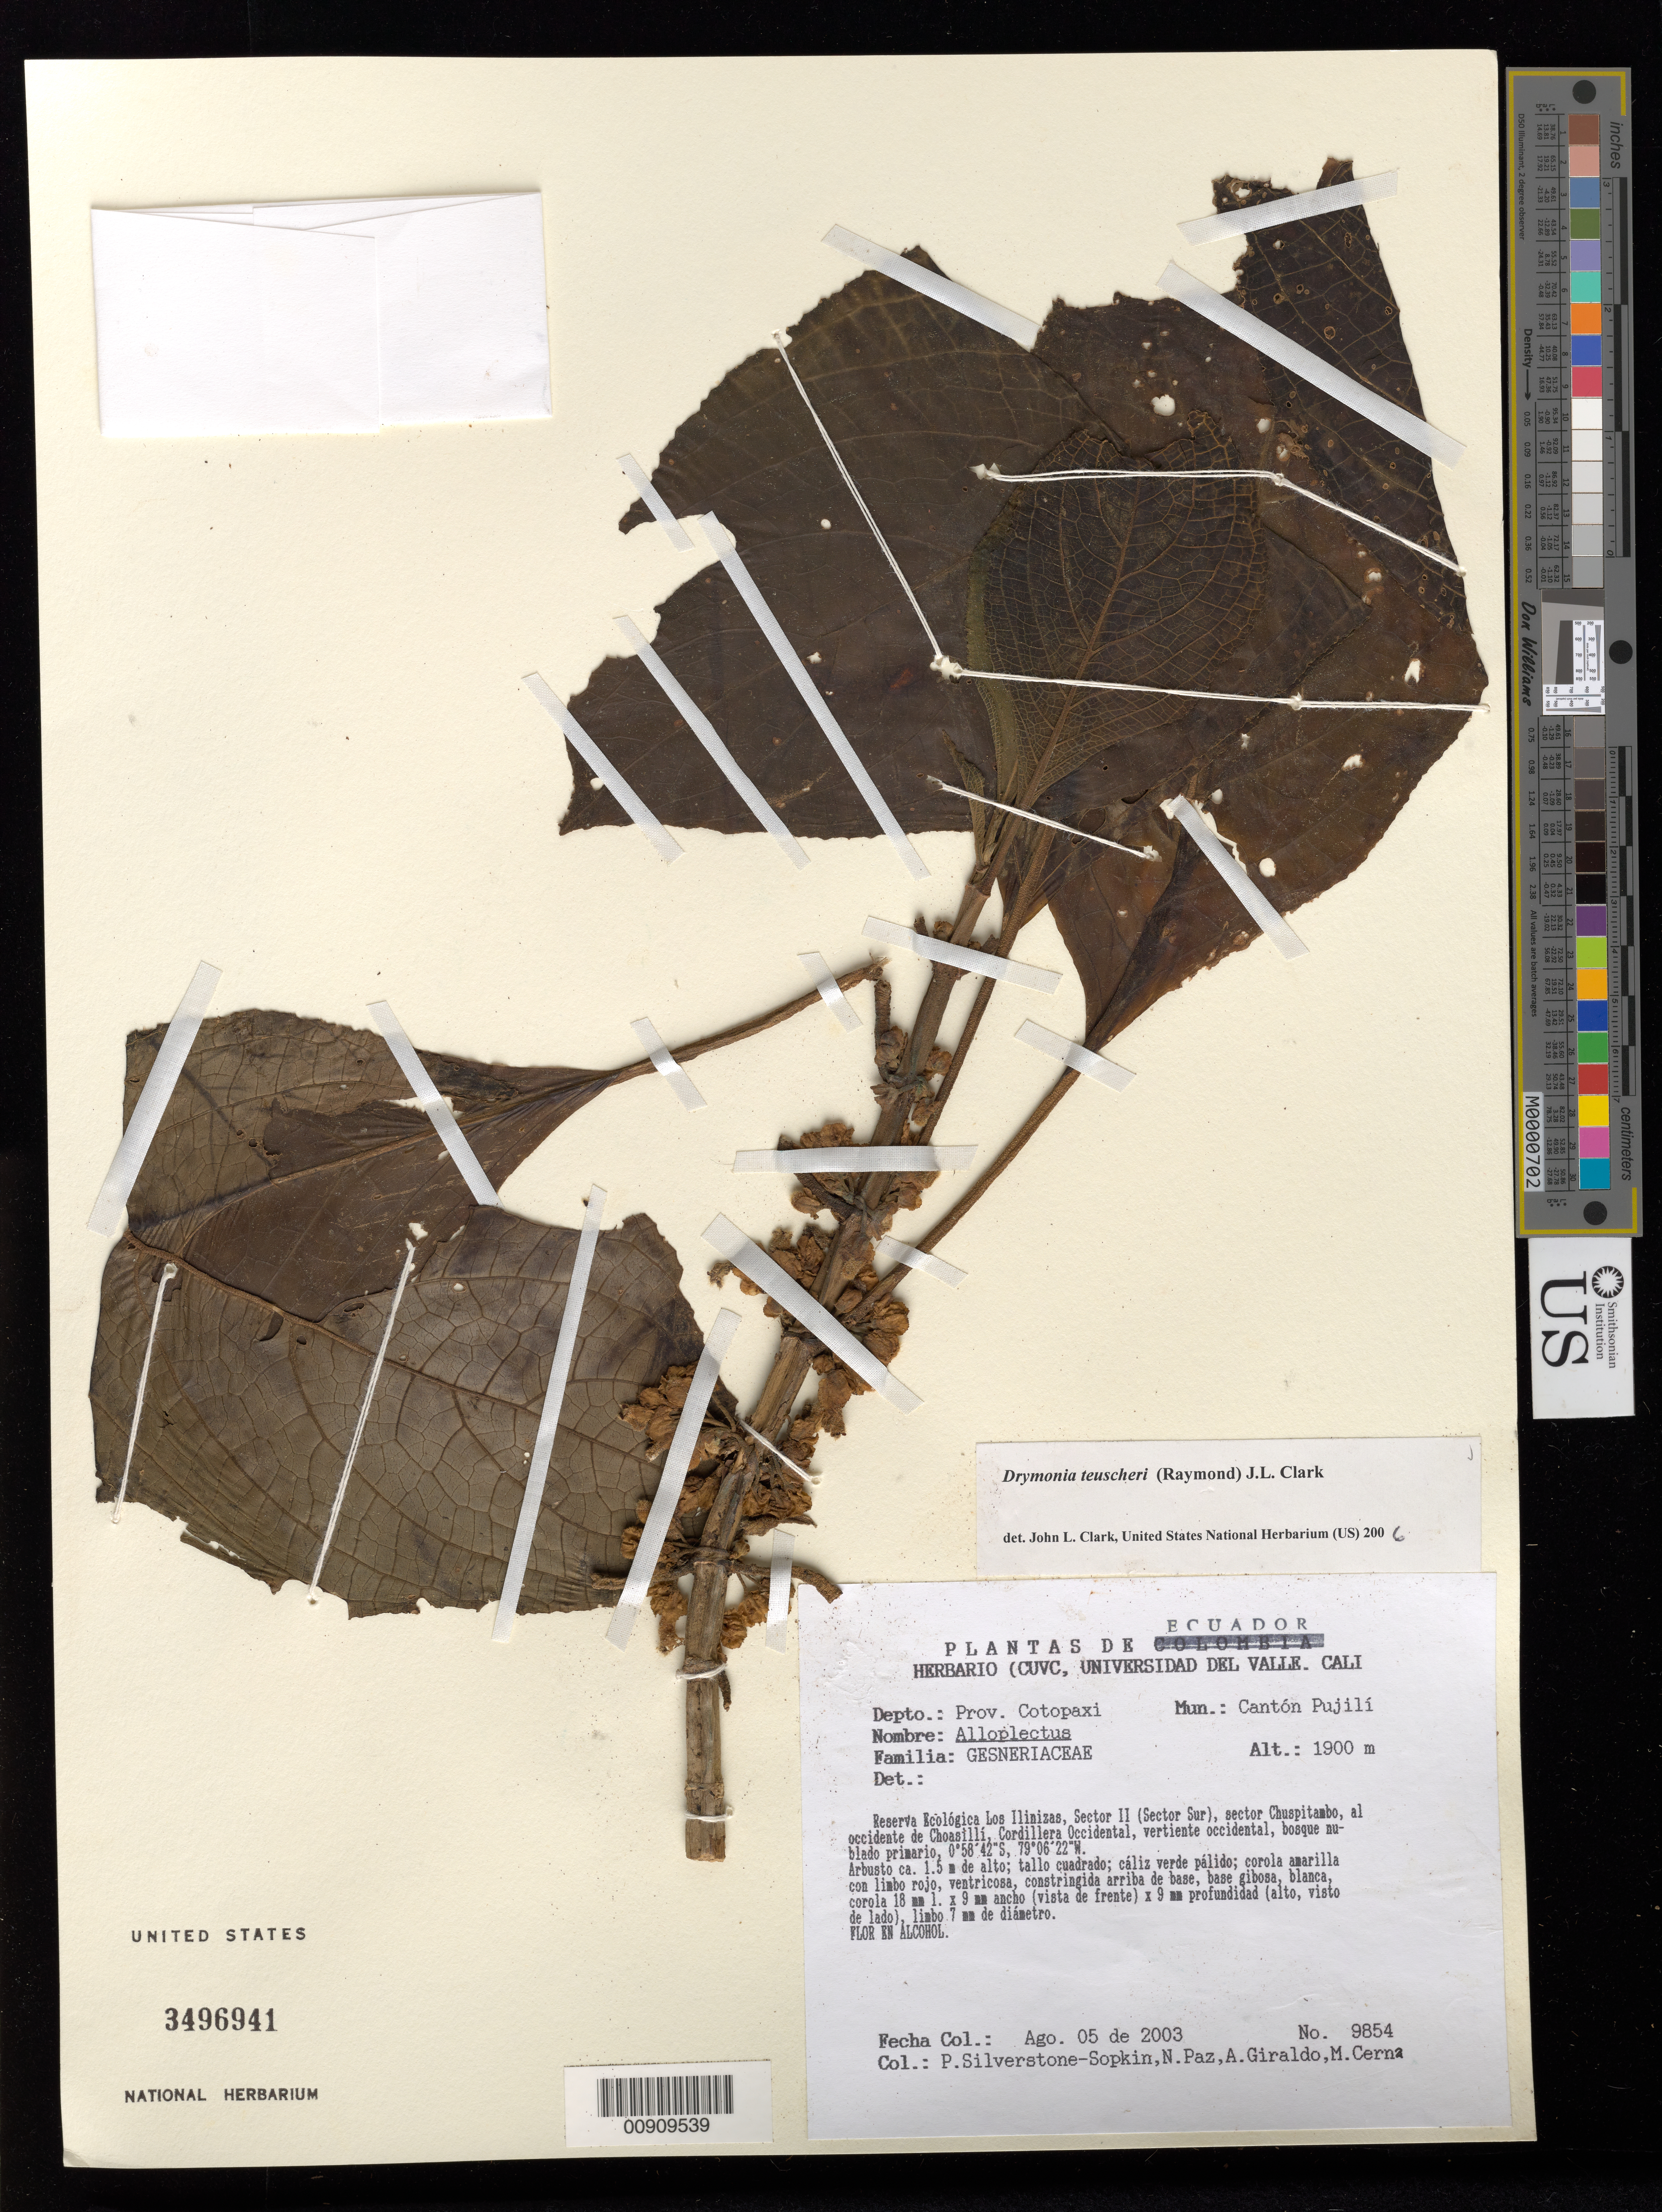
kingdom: Plantae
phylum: Tracheophyta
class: Magnoliopsida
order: Lamiales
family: Gesneriaceae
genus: Drymonia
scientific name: Drymonia teuscheri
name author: (Raymond) J.L. Clark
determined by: Clark, J. L., (SEL), The Marie Selby Botanical Garden (UNITED STATES)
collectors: P. A. Silverstone-Sopkin, N. Paz, A. Giraldo & M. Cerna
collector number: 9854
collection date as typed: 05 Aug 2003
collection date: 2003-08-05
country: Ecuador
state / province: Cotopaxi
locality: Cantón Pujilí. Reserva Ecológica Los Ilinizas, Sector II (Sector Sur), sector Chuspitambo, al occidente de Choasillí, Cordillera Occidental, vertiente occidental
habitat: Bosque nublado primario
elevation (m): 1900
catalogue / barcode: US 3496941